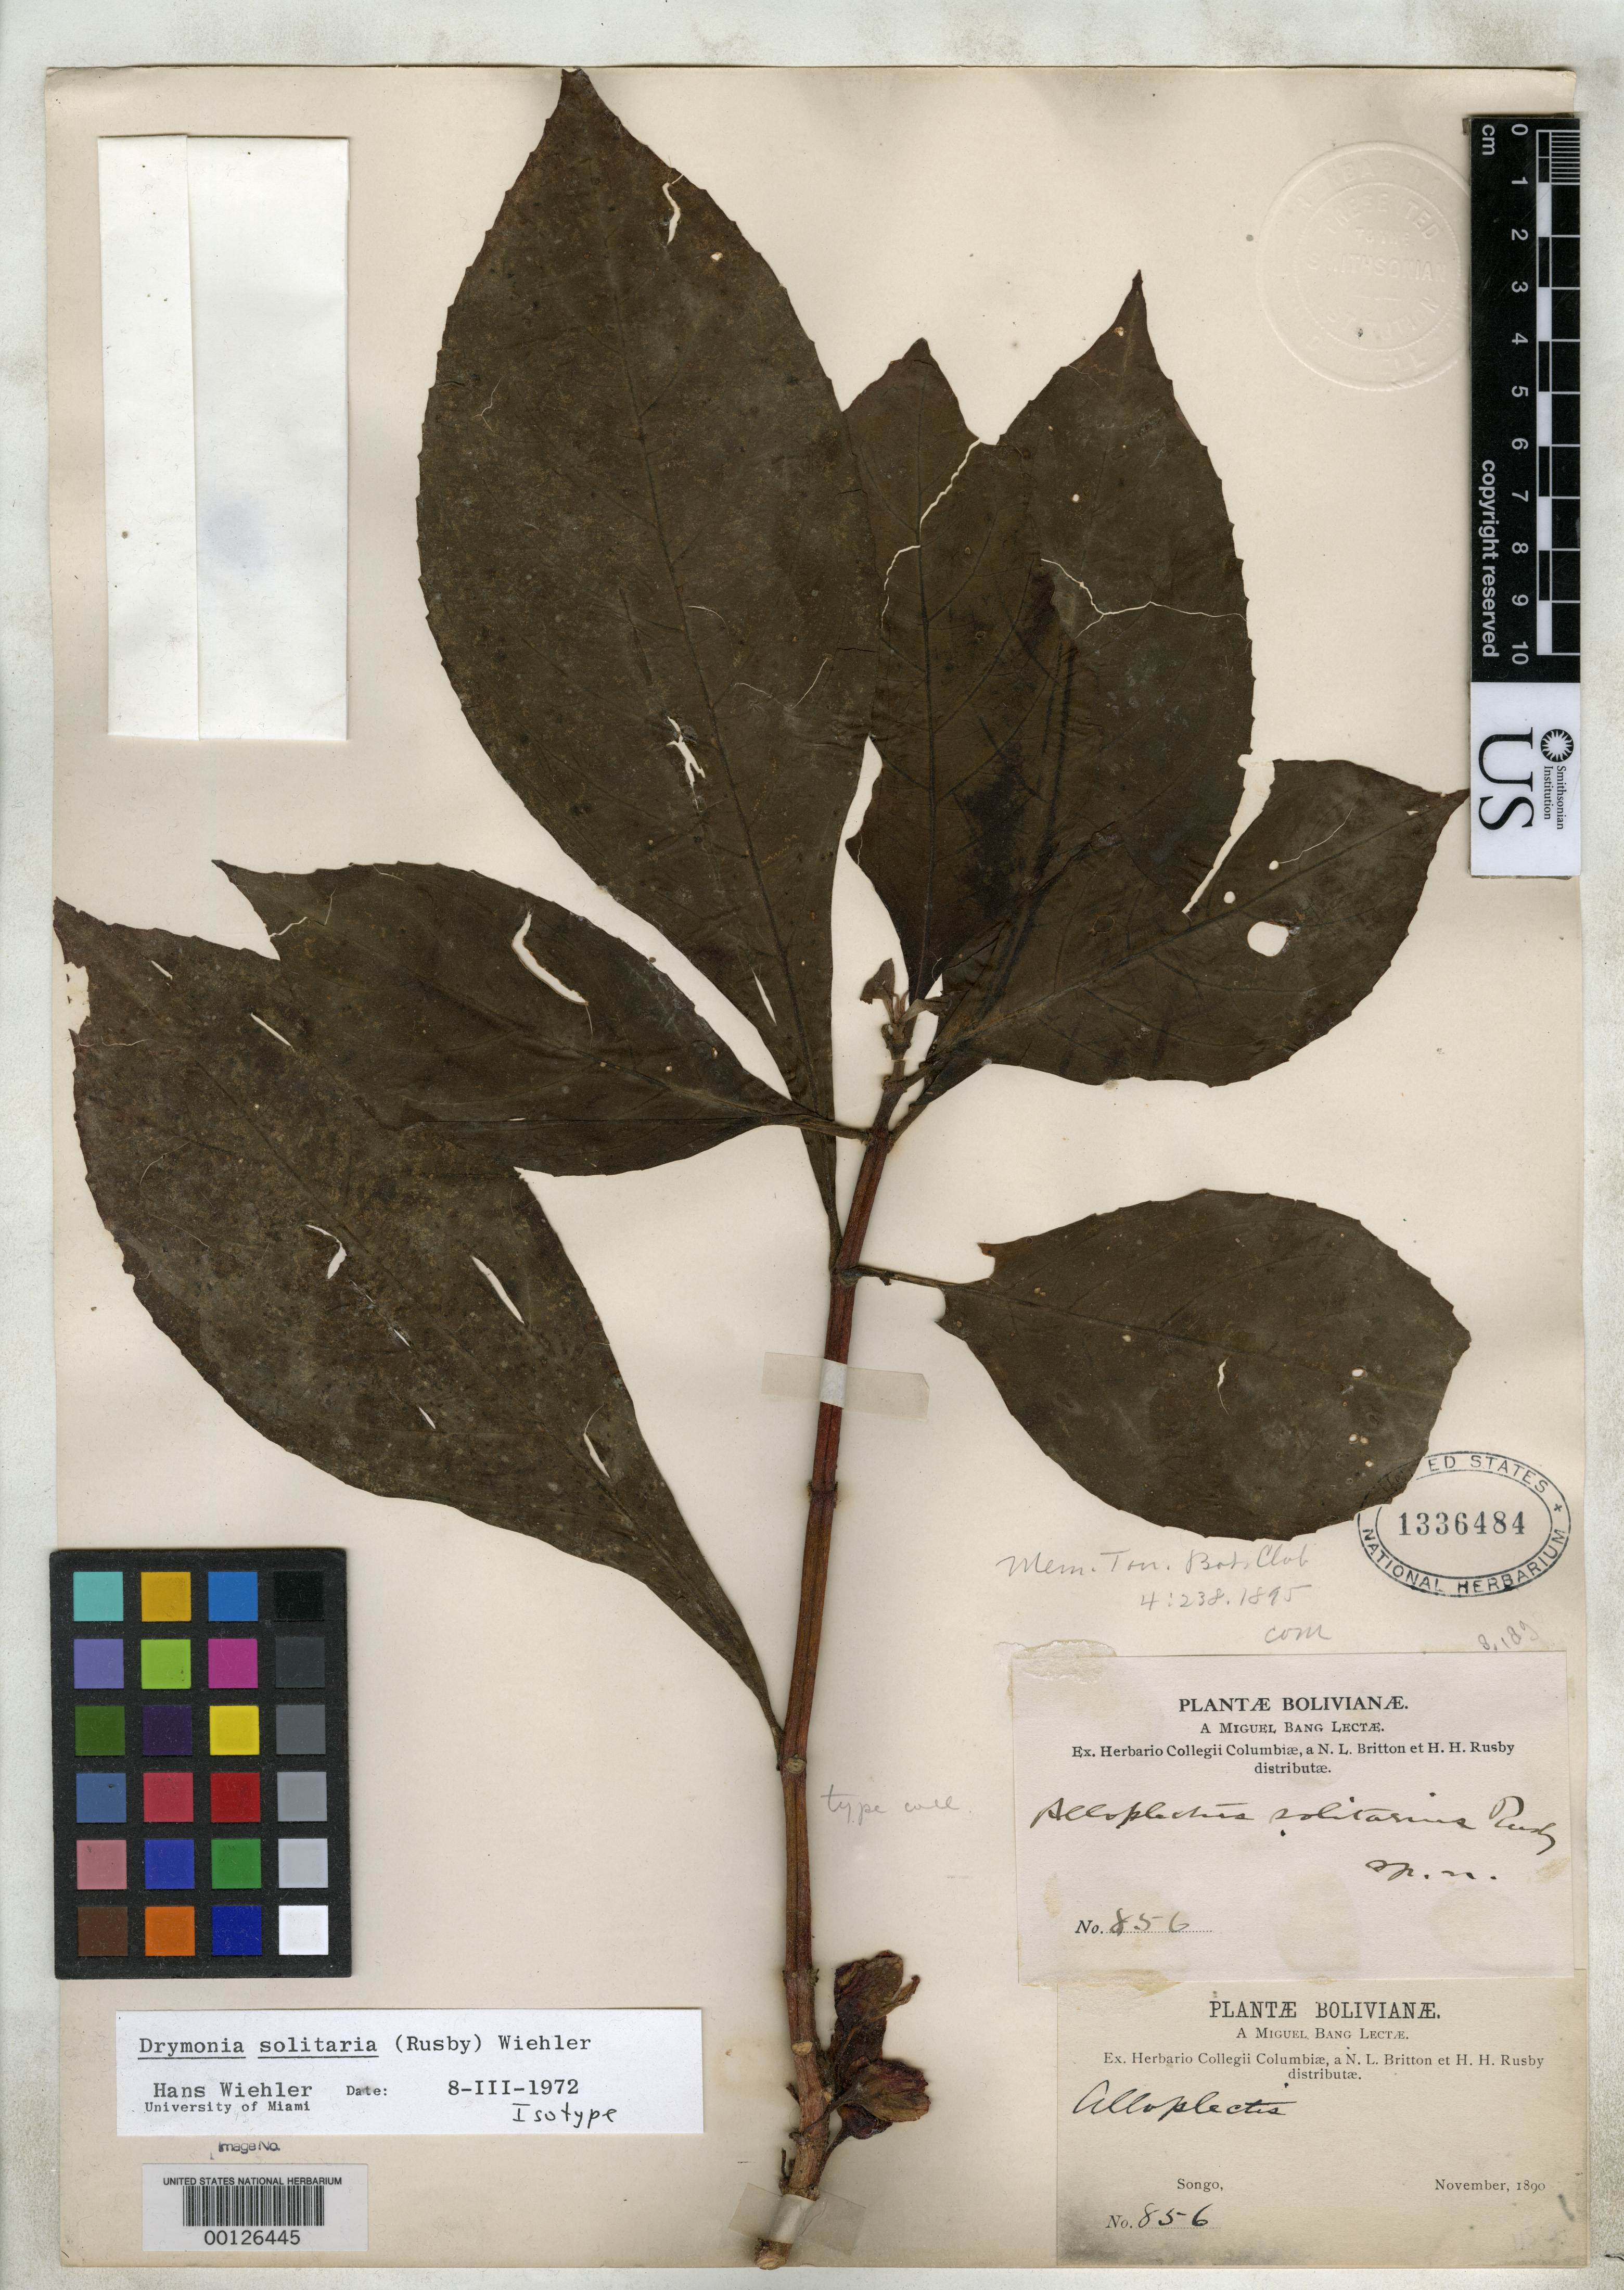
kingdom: Plantae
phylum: Tracheophyta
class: Magnoliopsida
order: Lamiales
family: Gesneriaceae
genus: Alloplectus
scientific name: Alloplectus solitarius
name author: Rusby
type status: Isotype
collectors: M. Bang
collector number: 856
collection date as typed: Nov 1890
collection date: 1890-11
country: Bolivia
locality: Songo.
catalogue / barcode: US 1336484